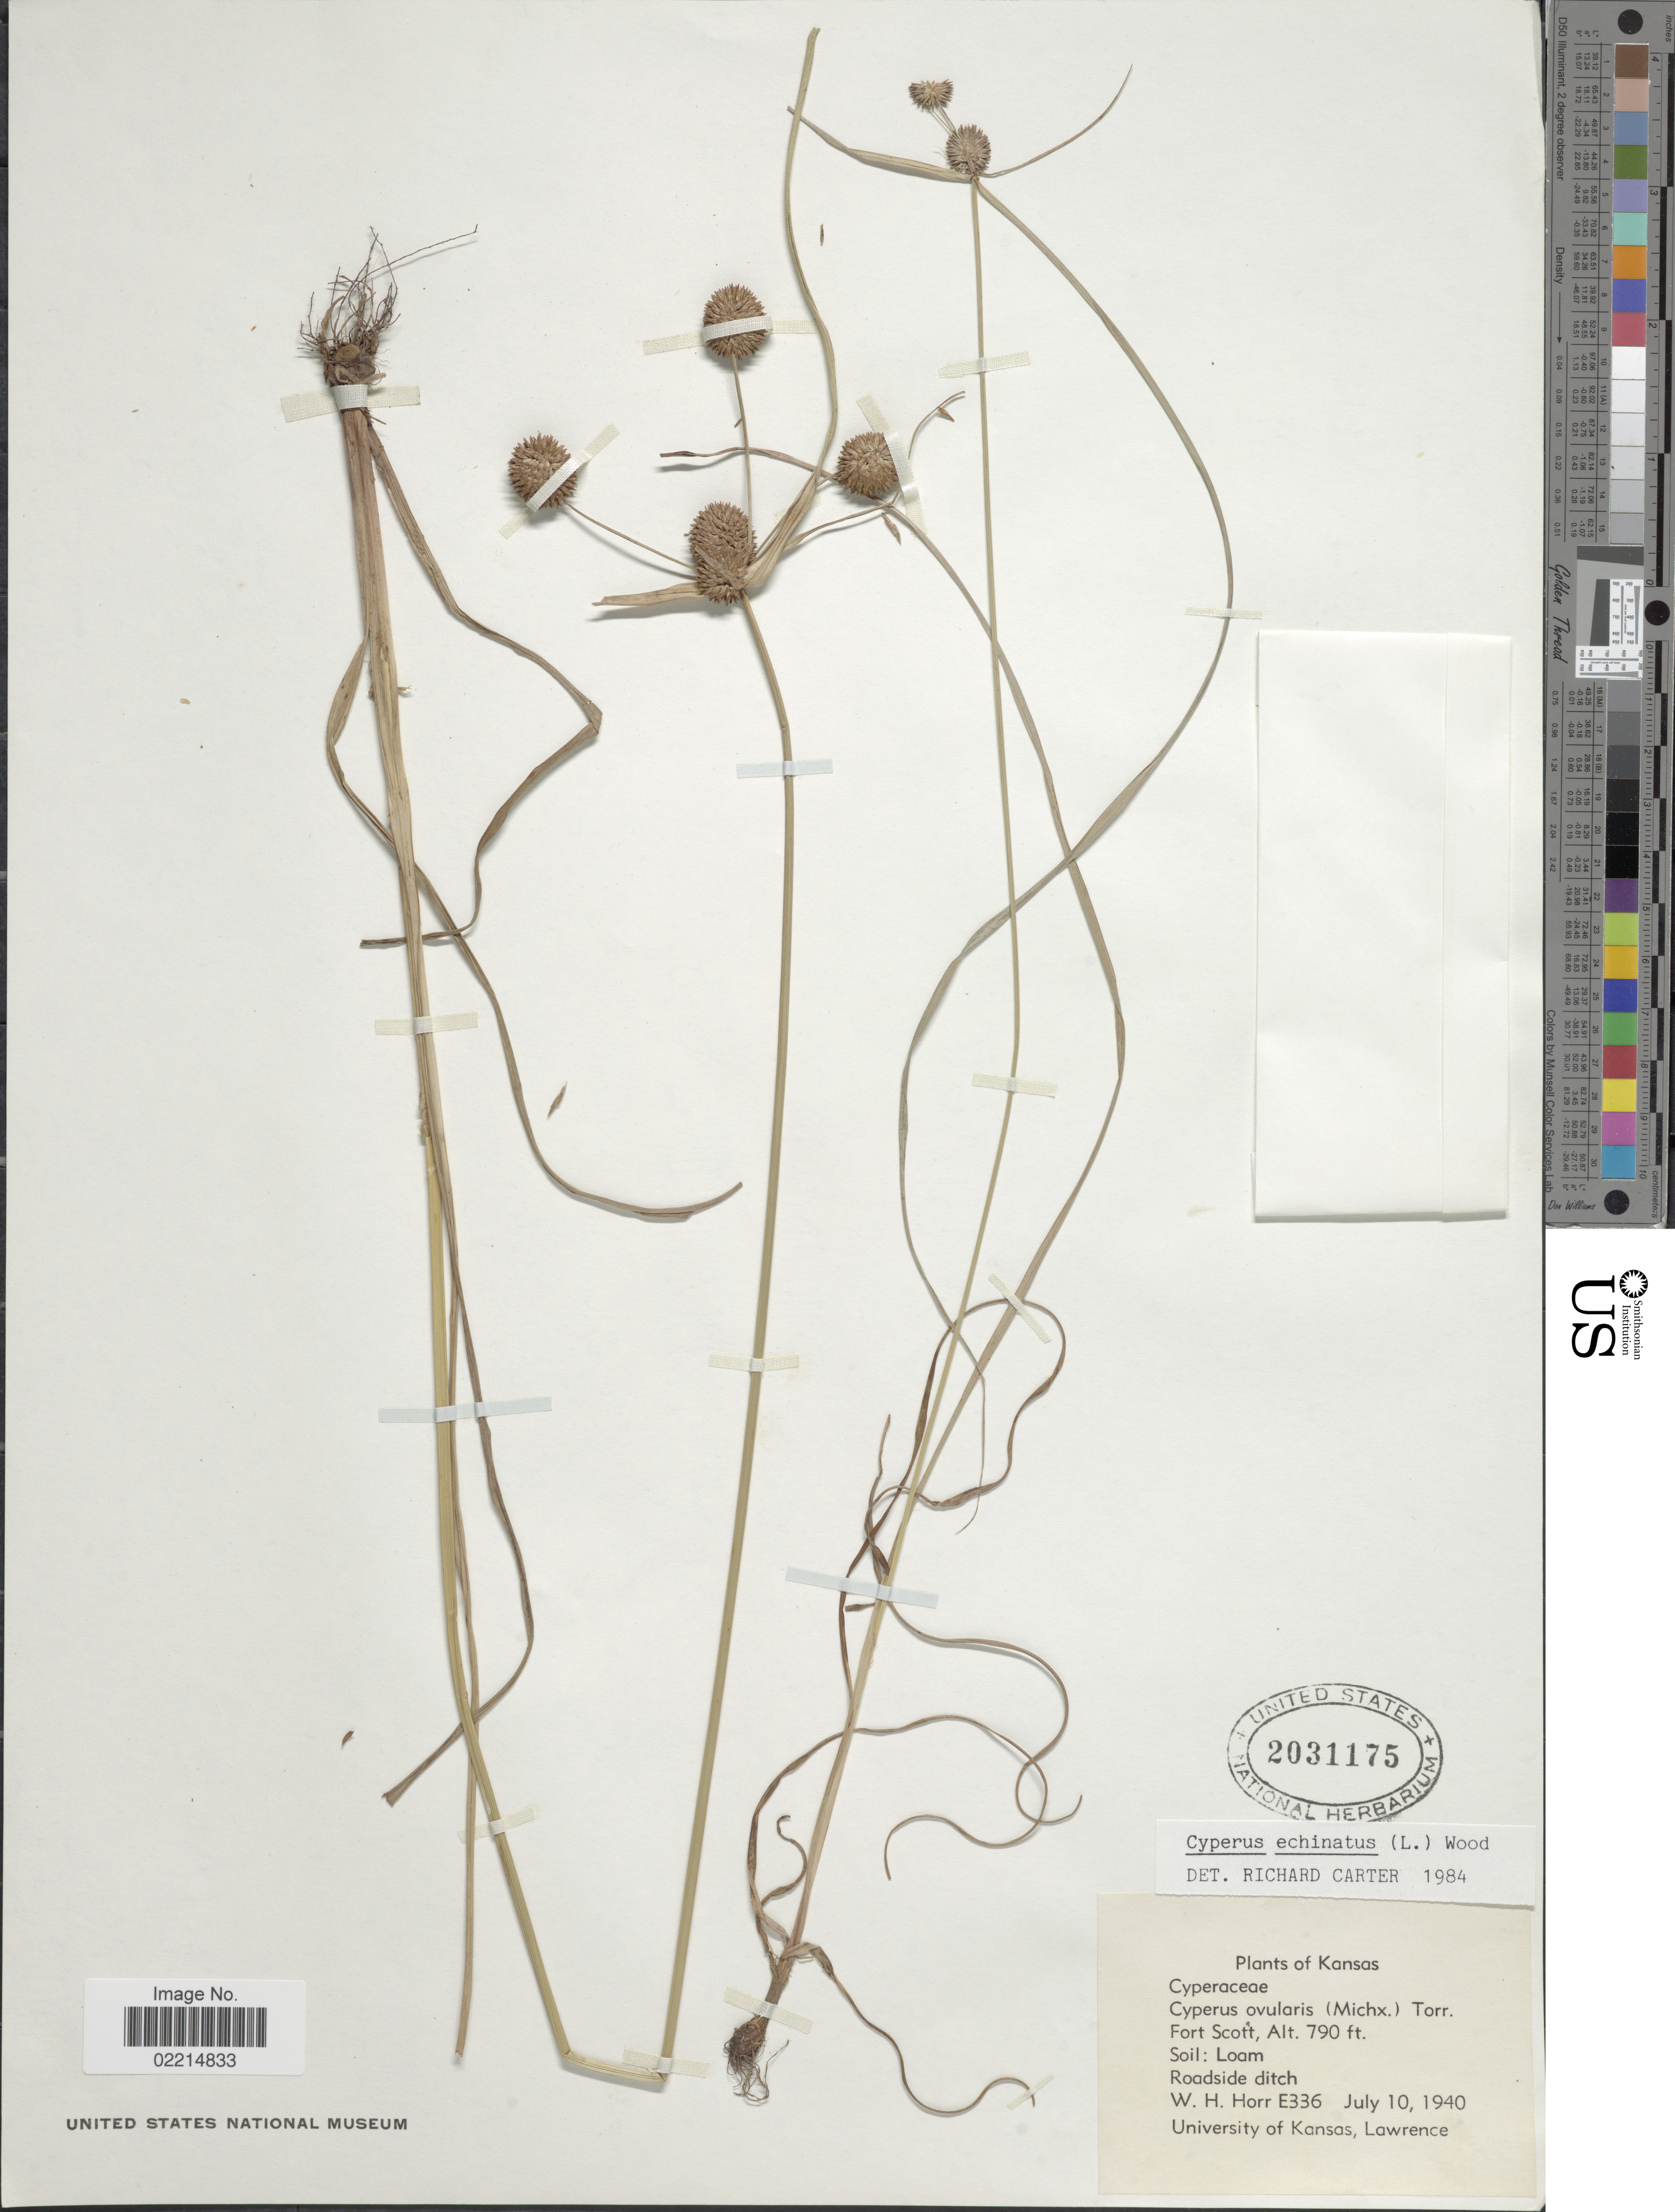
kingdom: Plantae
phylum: Tracheophyta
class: Liliopsida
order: Poales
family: Cyperaceae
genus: Cyperus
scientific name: Cyperus echinatus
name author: (L.) Alph. Wood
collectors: W. H. Horr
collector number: E336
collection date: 1940-07-10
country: United States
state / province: Kansas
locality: Fort Scott, roadside ditch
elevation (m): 241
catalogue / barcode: US 2031175